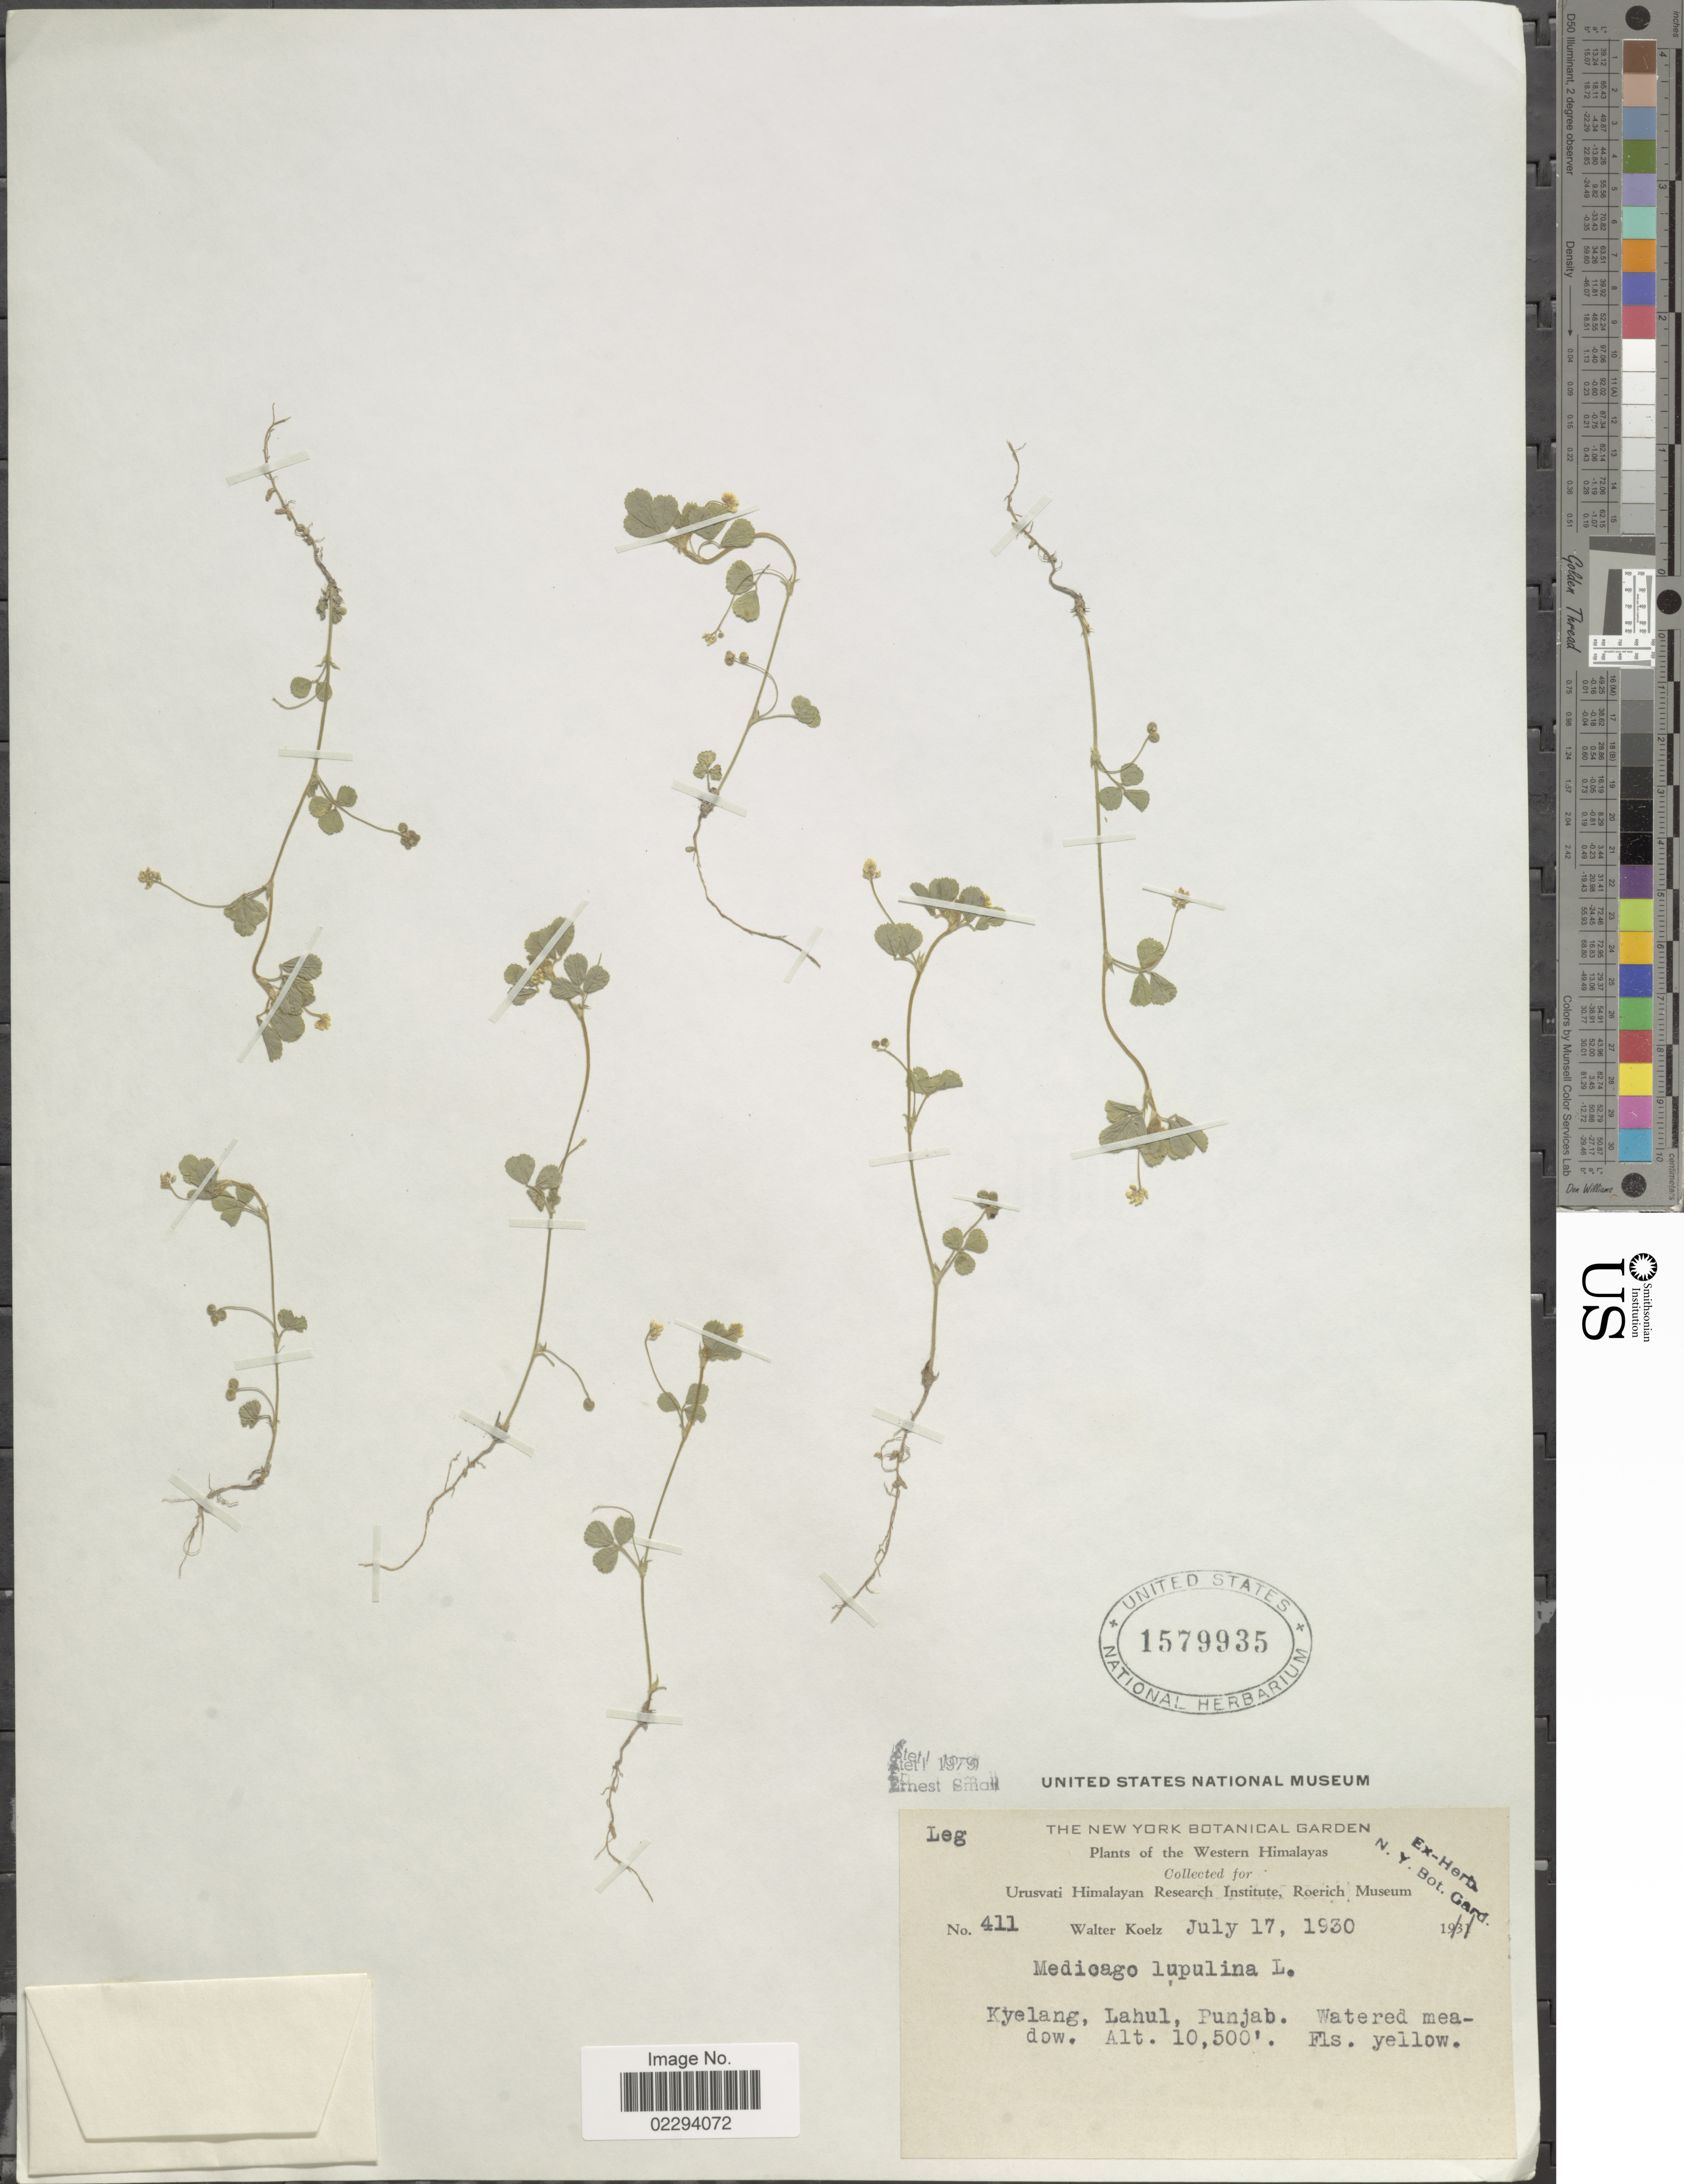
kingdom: Plantae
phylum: Tracheophyta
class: Magnoliopsida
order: Fabales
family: Fabaceae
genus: Medicago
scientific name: Medicago lupulina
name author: L.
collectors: W. N. Koelz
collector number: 411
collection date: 1930-07-17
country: India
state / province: Punjab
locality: Western Himalayas. Kyelang, Lahul, Punjab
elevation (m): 3200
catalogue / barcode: US 1579935